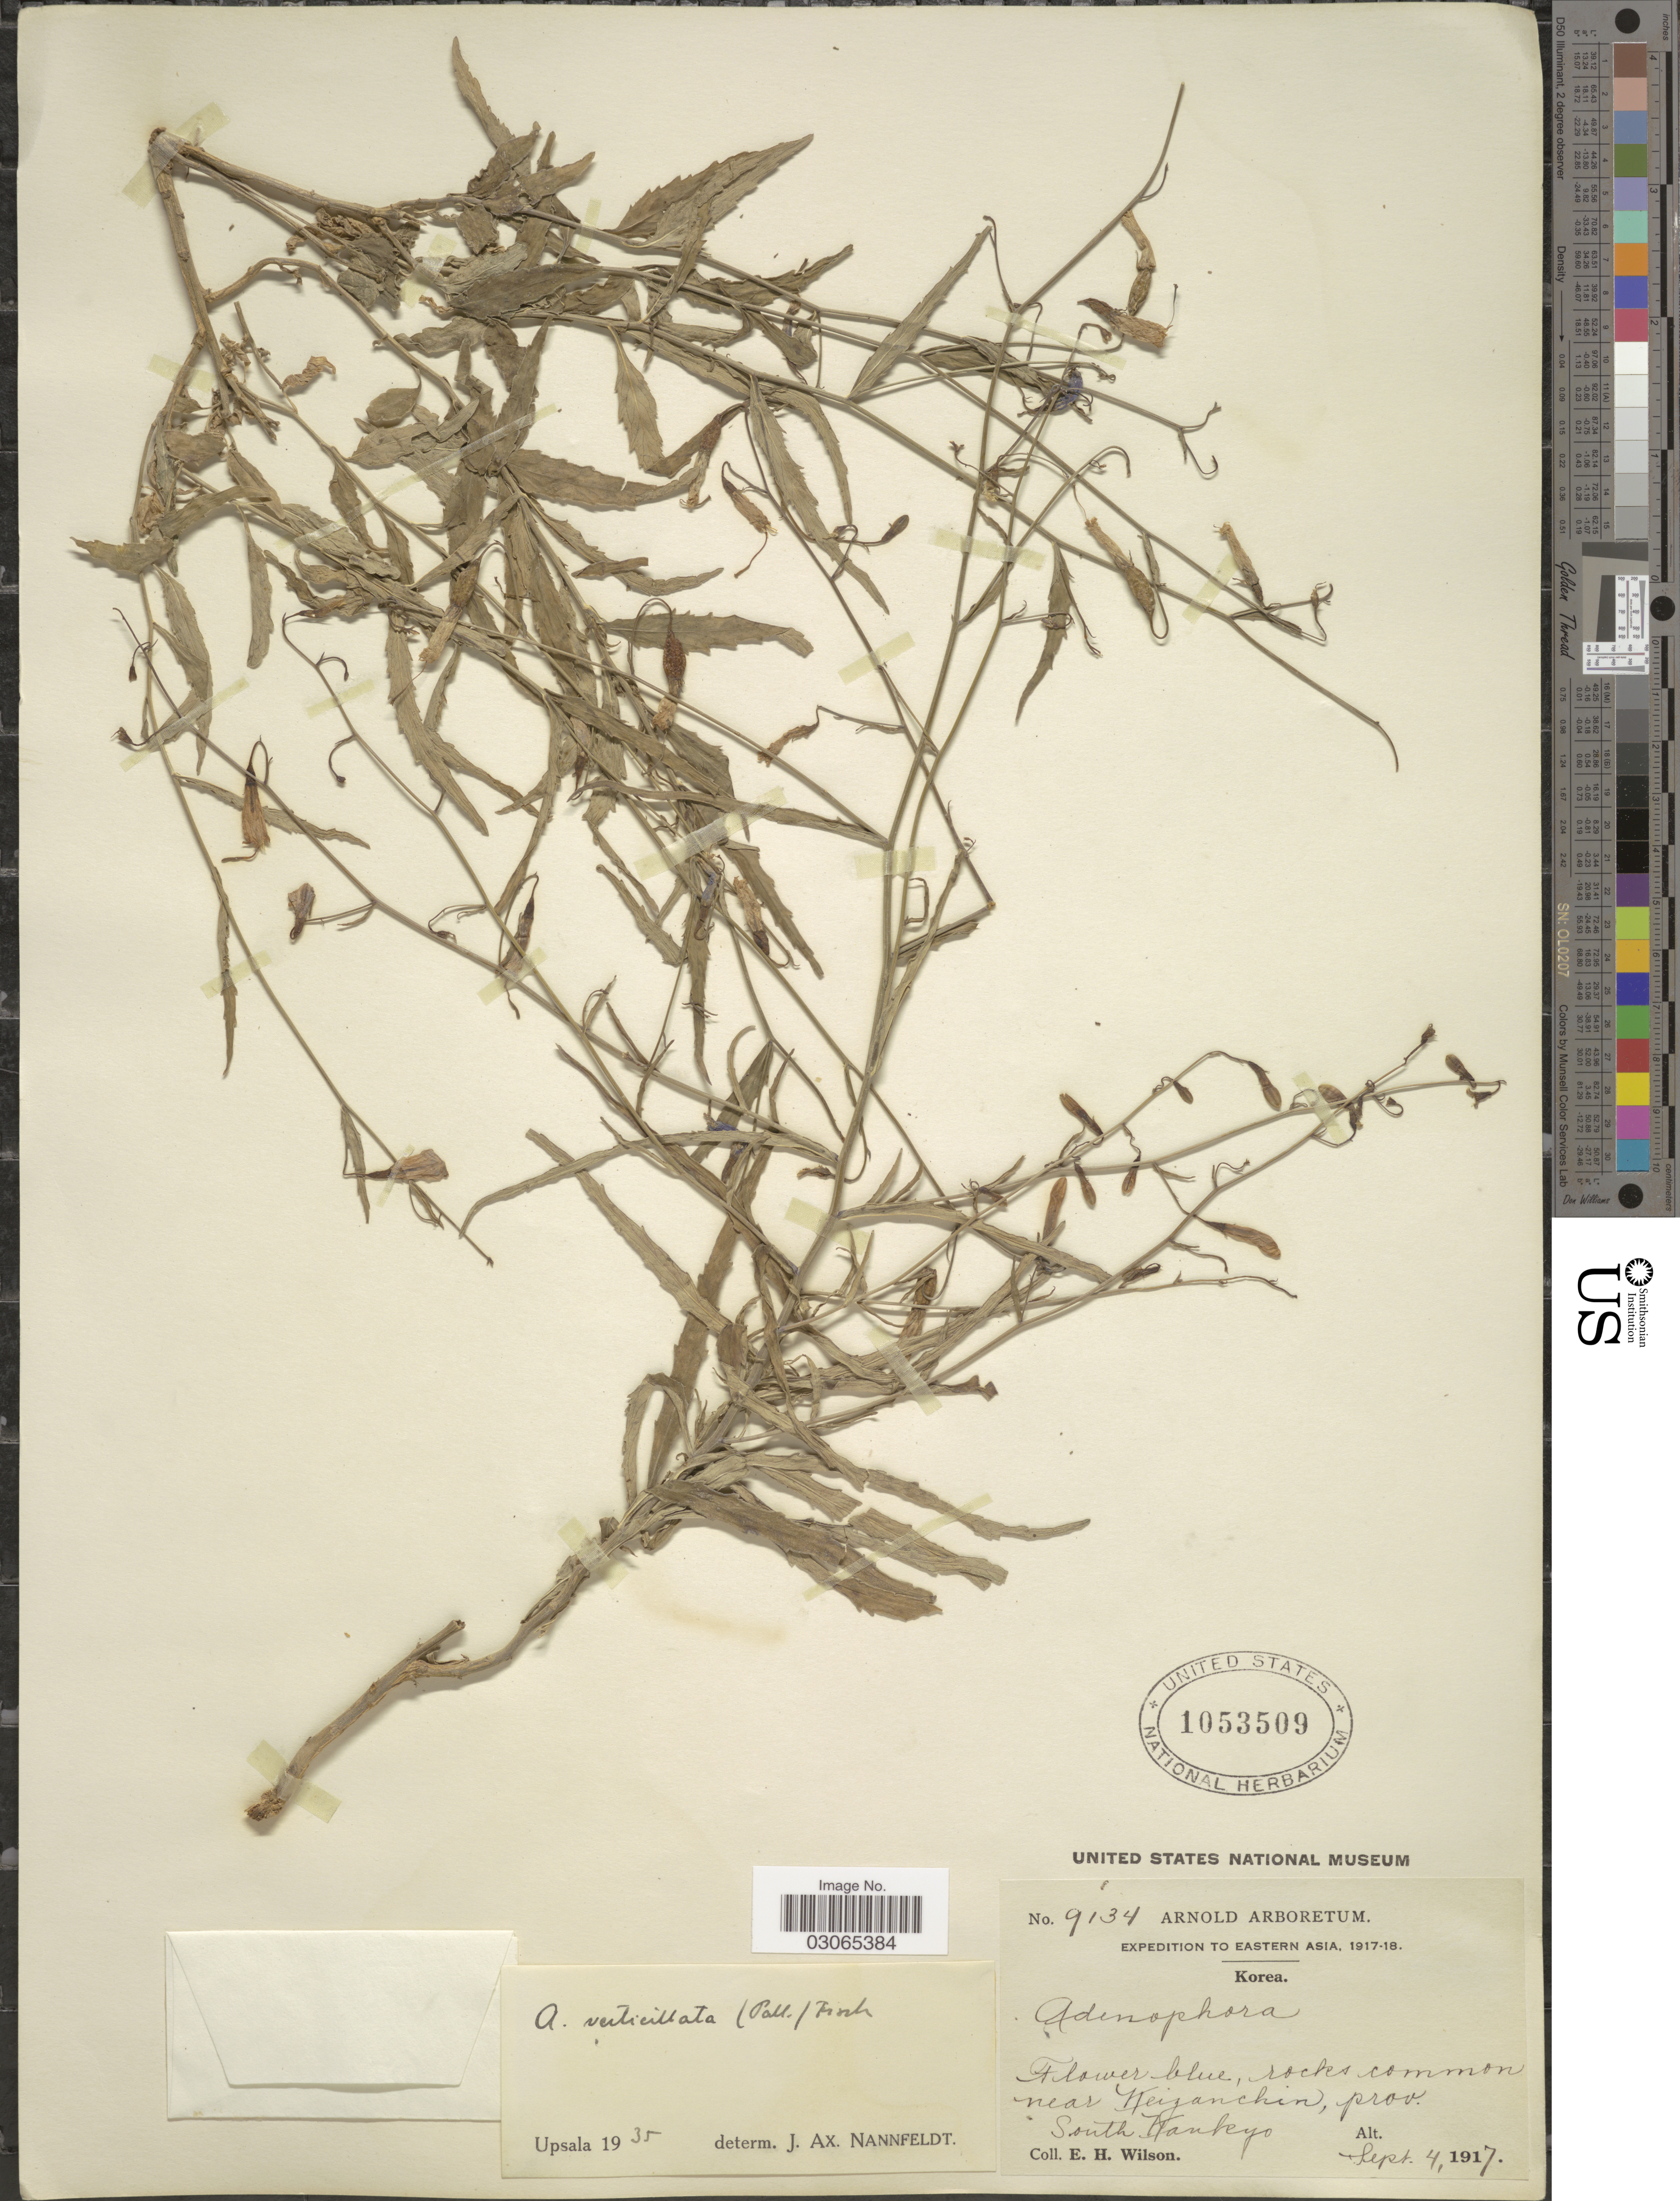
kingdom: Plantae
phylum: Tracheophyta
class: Magnoliopsida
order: Asterales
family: Campanulaceae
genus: Adenophora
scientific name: Adenophora verticillata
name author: Fisch.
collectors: E. Wilson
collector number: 9134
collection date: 1917-09-04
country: North Korea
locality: Eastern Asia. Korea. Near Keizanchin, prov. South Kankyo.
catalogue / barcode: US 1053509